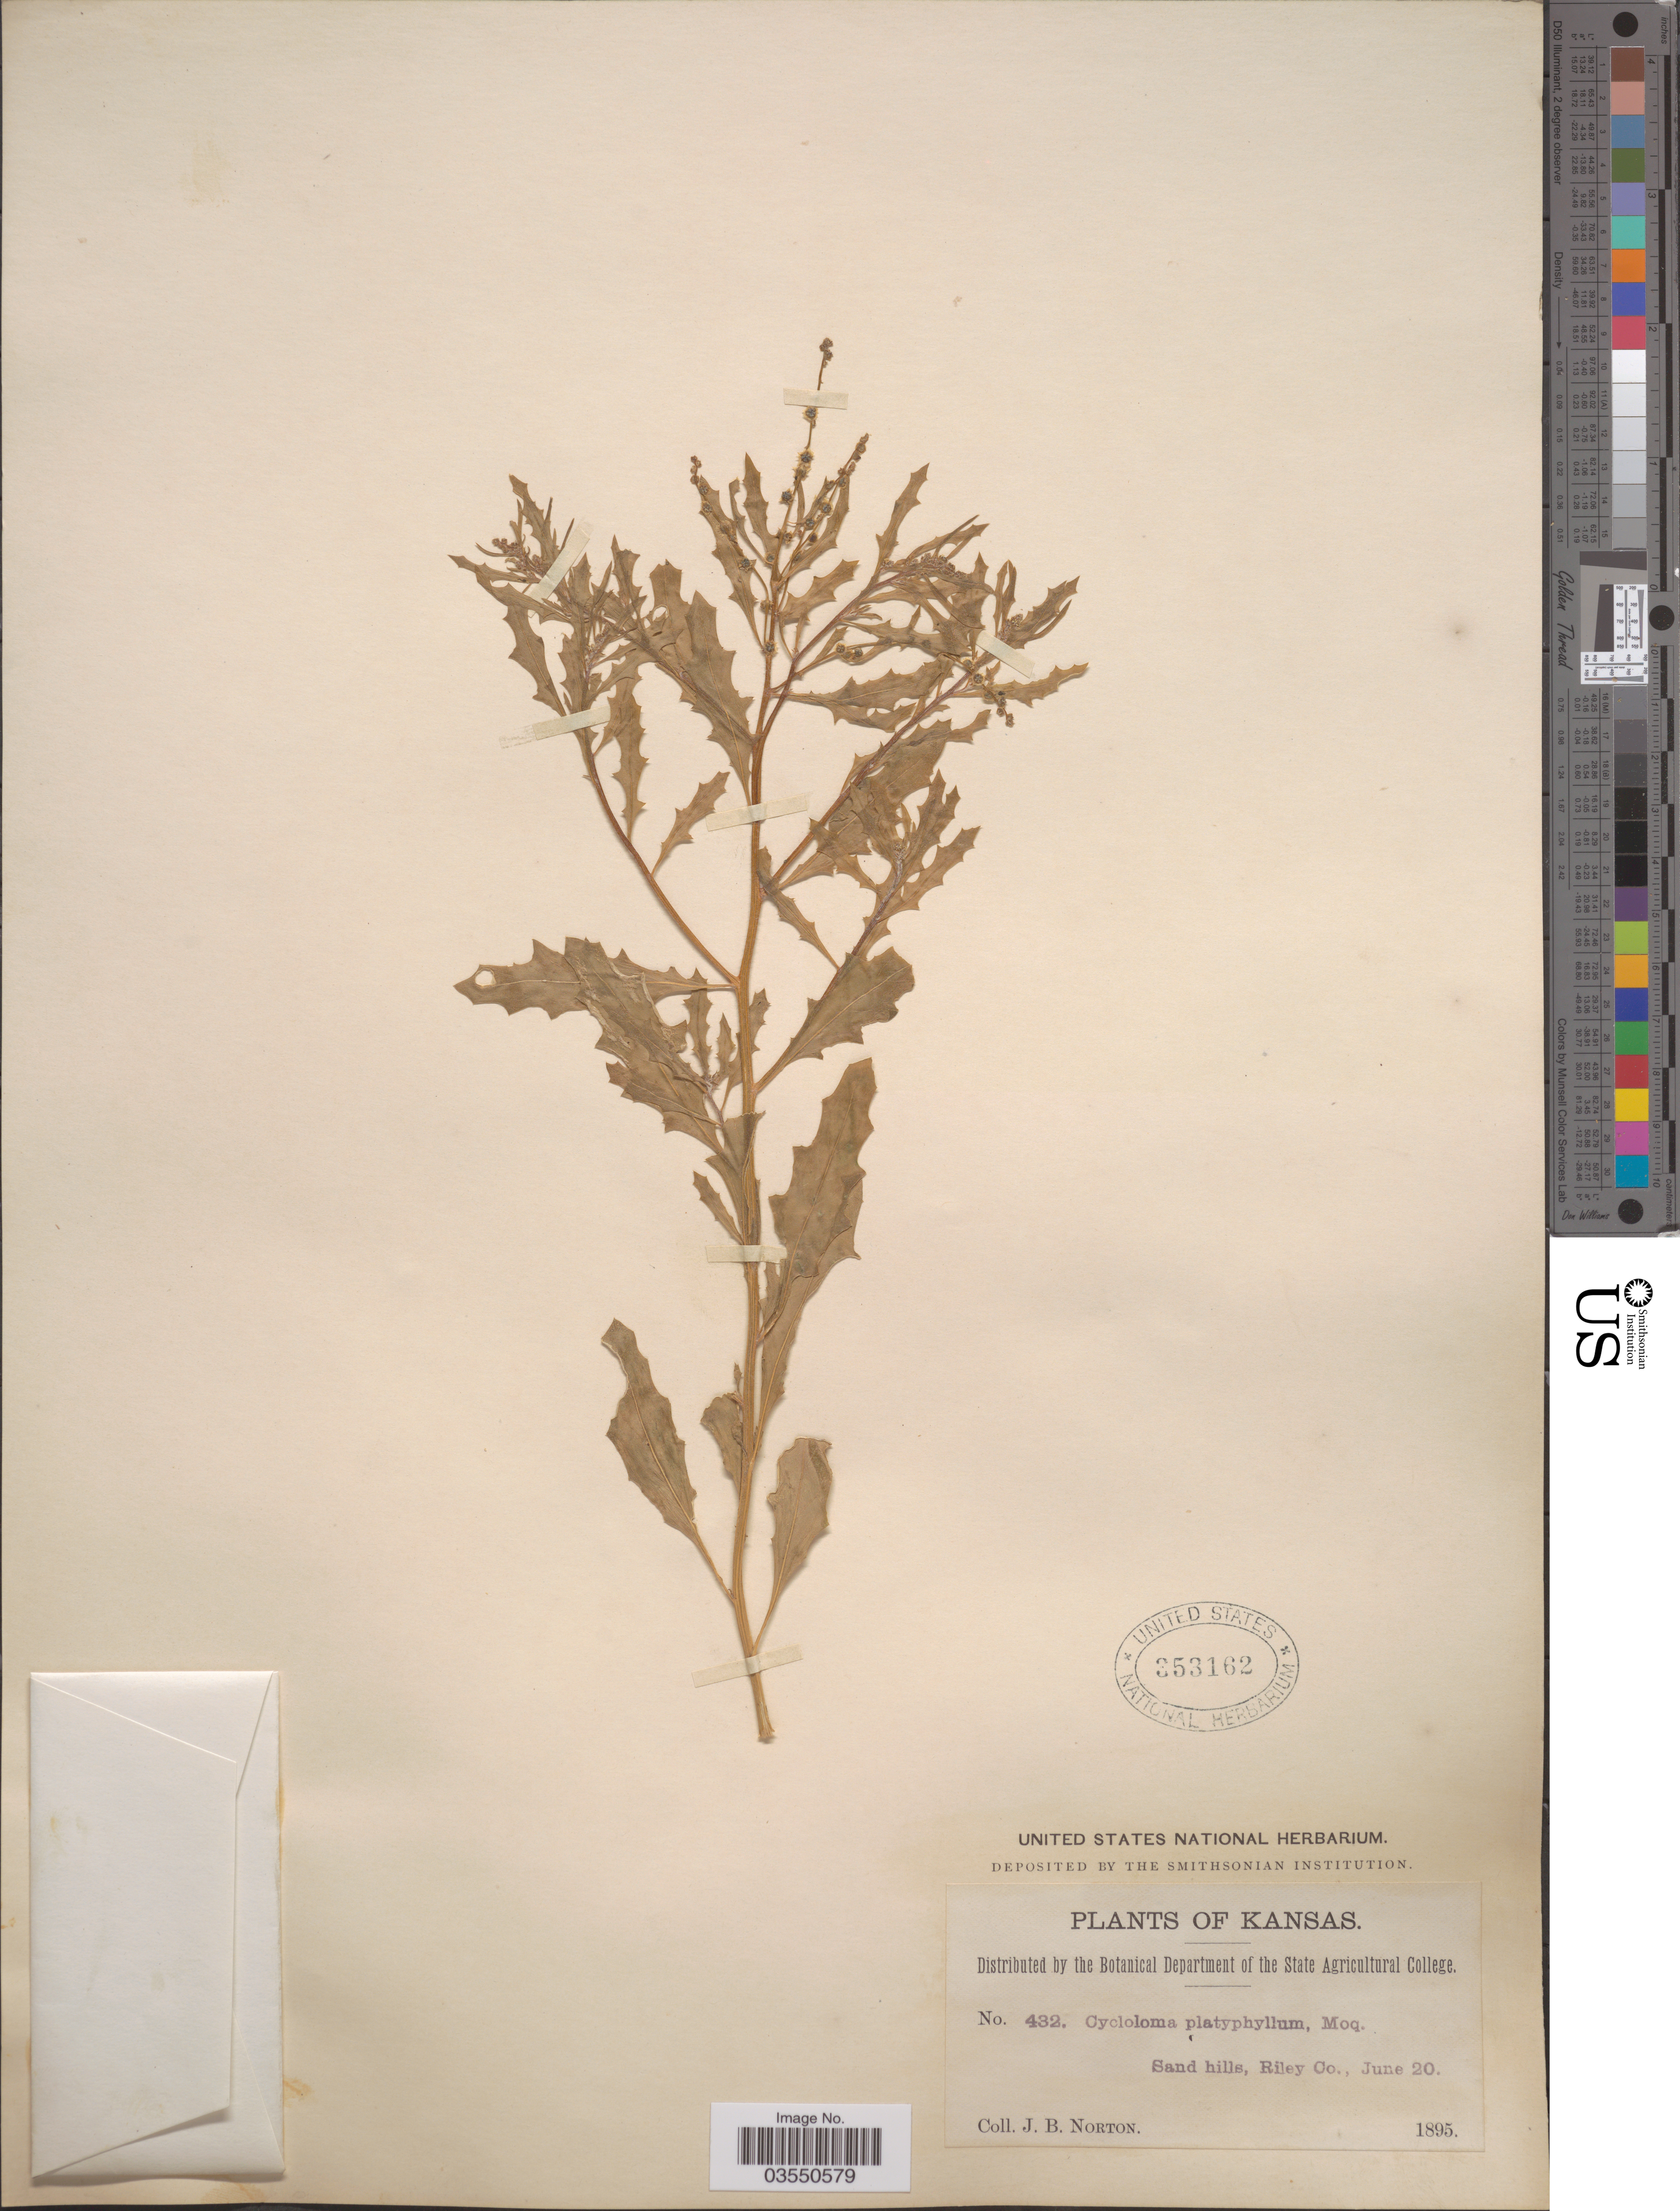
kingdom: Plantae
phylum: Tracheophyta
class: Magnoliopsida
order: Caryophyllales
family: Amaranthaceae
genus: Dysphania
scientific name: Dysphania atriplicifolia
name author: (Spreng.) G. Kadereit et al.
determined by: U.S. National Herbarium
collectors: J. B. Norton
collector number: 432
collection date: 1895-06-20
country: United States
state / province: Kansas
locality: Sand hills, Riley Co.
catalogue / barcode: US 353162